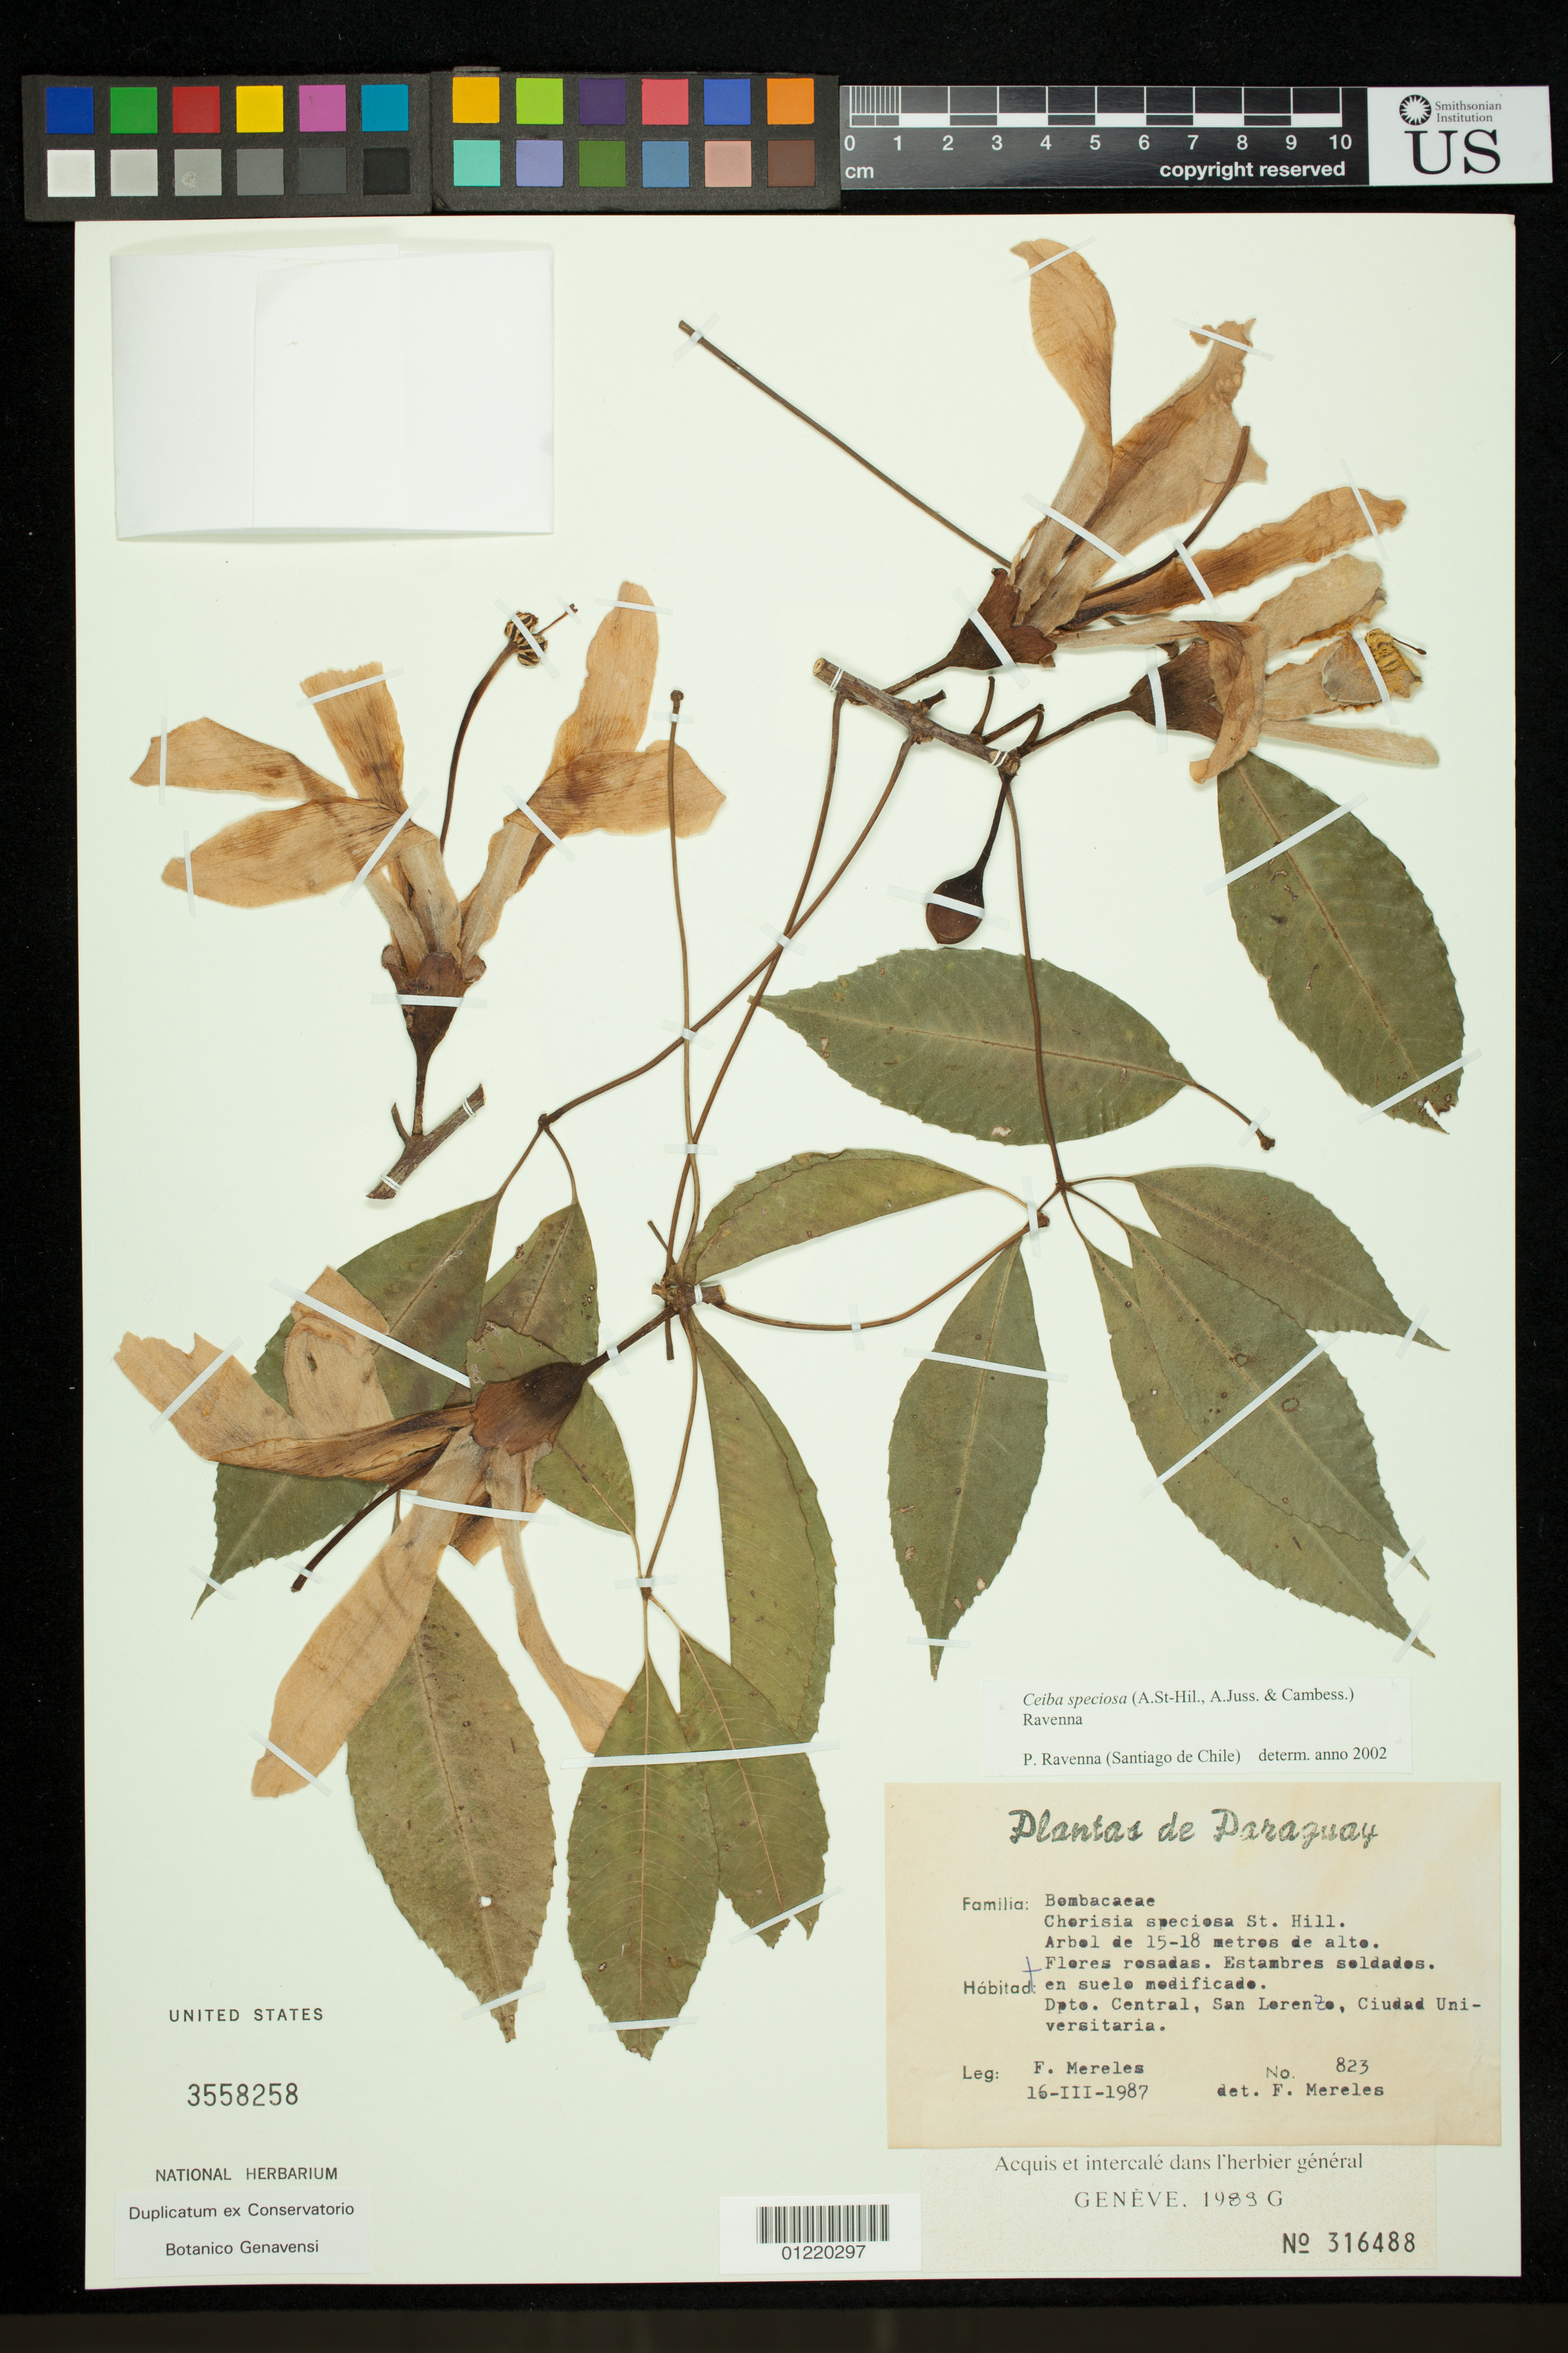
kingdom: Plantae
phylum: Tracheophyta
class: Magnoliopsida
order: Malvales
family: Malvaceae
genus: Ceiba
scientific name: Ceiba speciosa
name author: (A. St.-Hil.) Ravenna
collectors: F. Mereles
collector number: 823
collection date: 1987-03-16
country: Paraguay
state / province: Central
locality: San Lorenzo, Ciudad Universitaria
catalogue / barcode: US 3558258